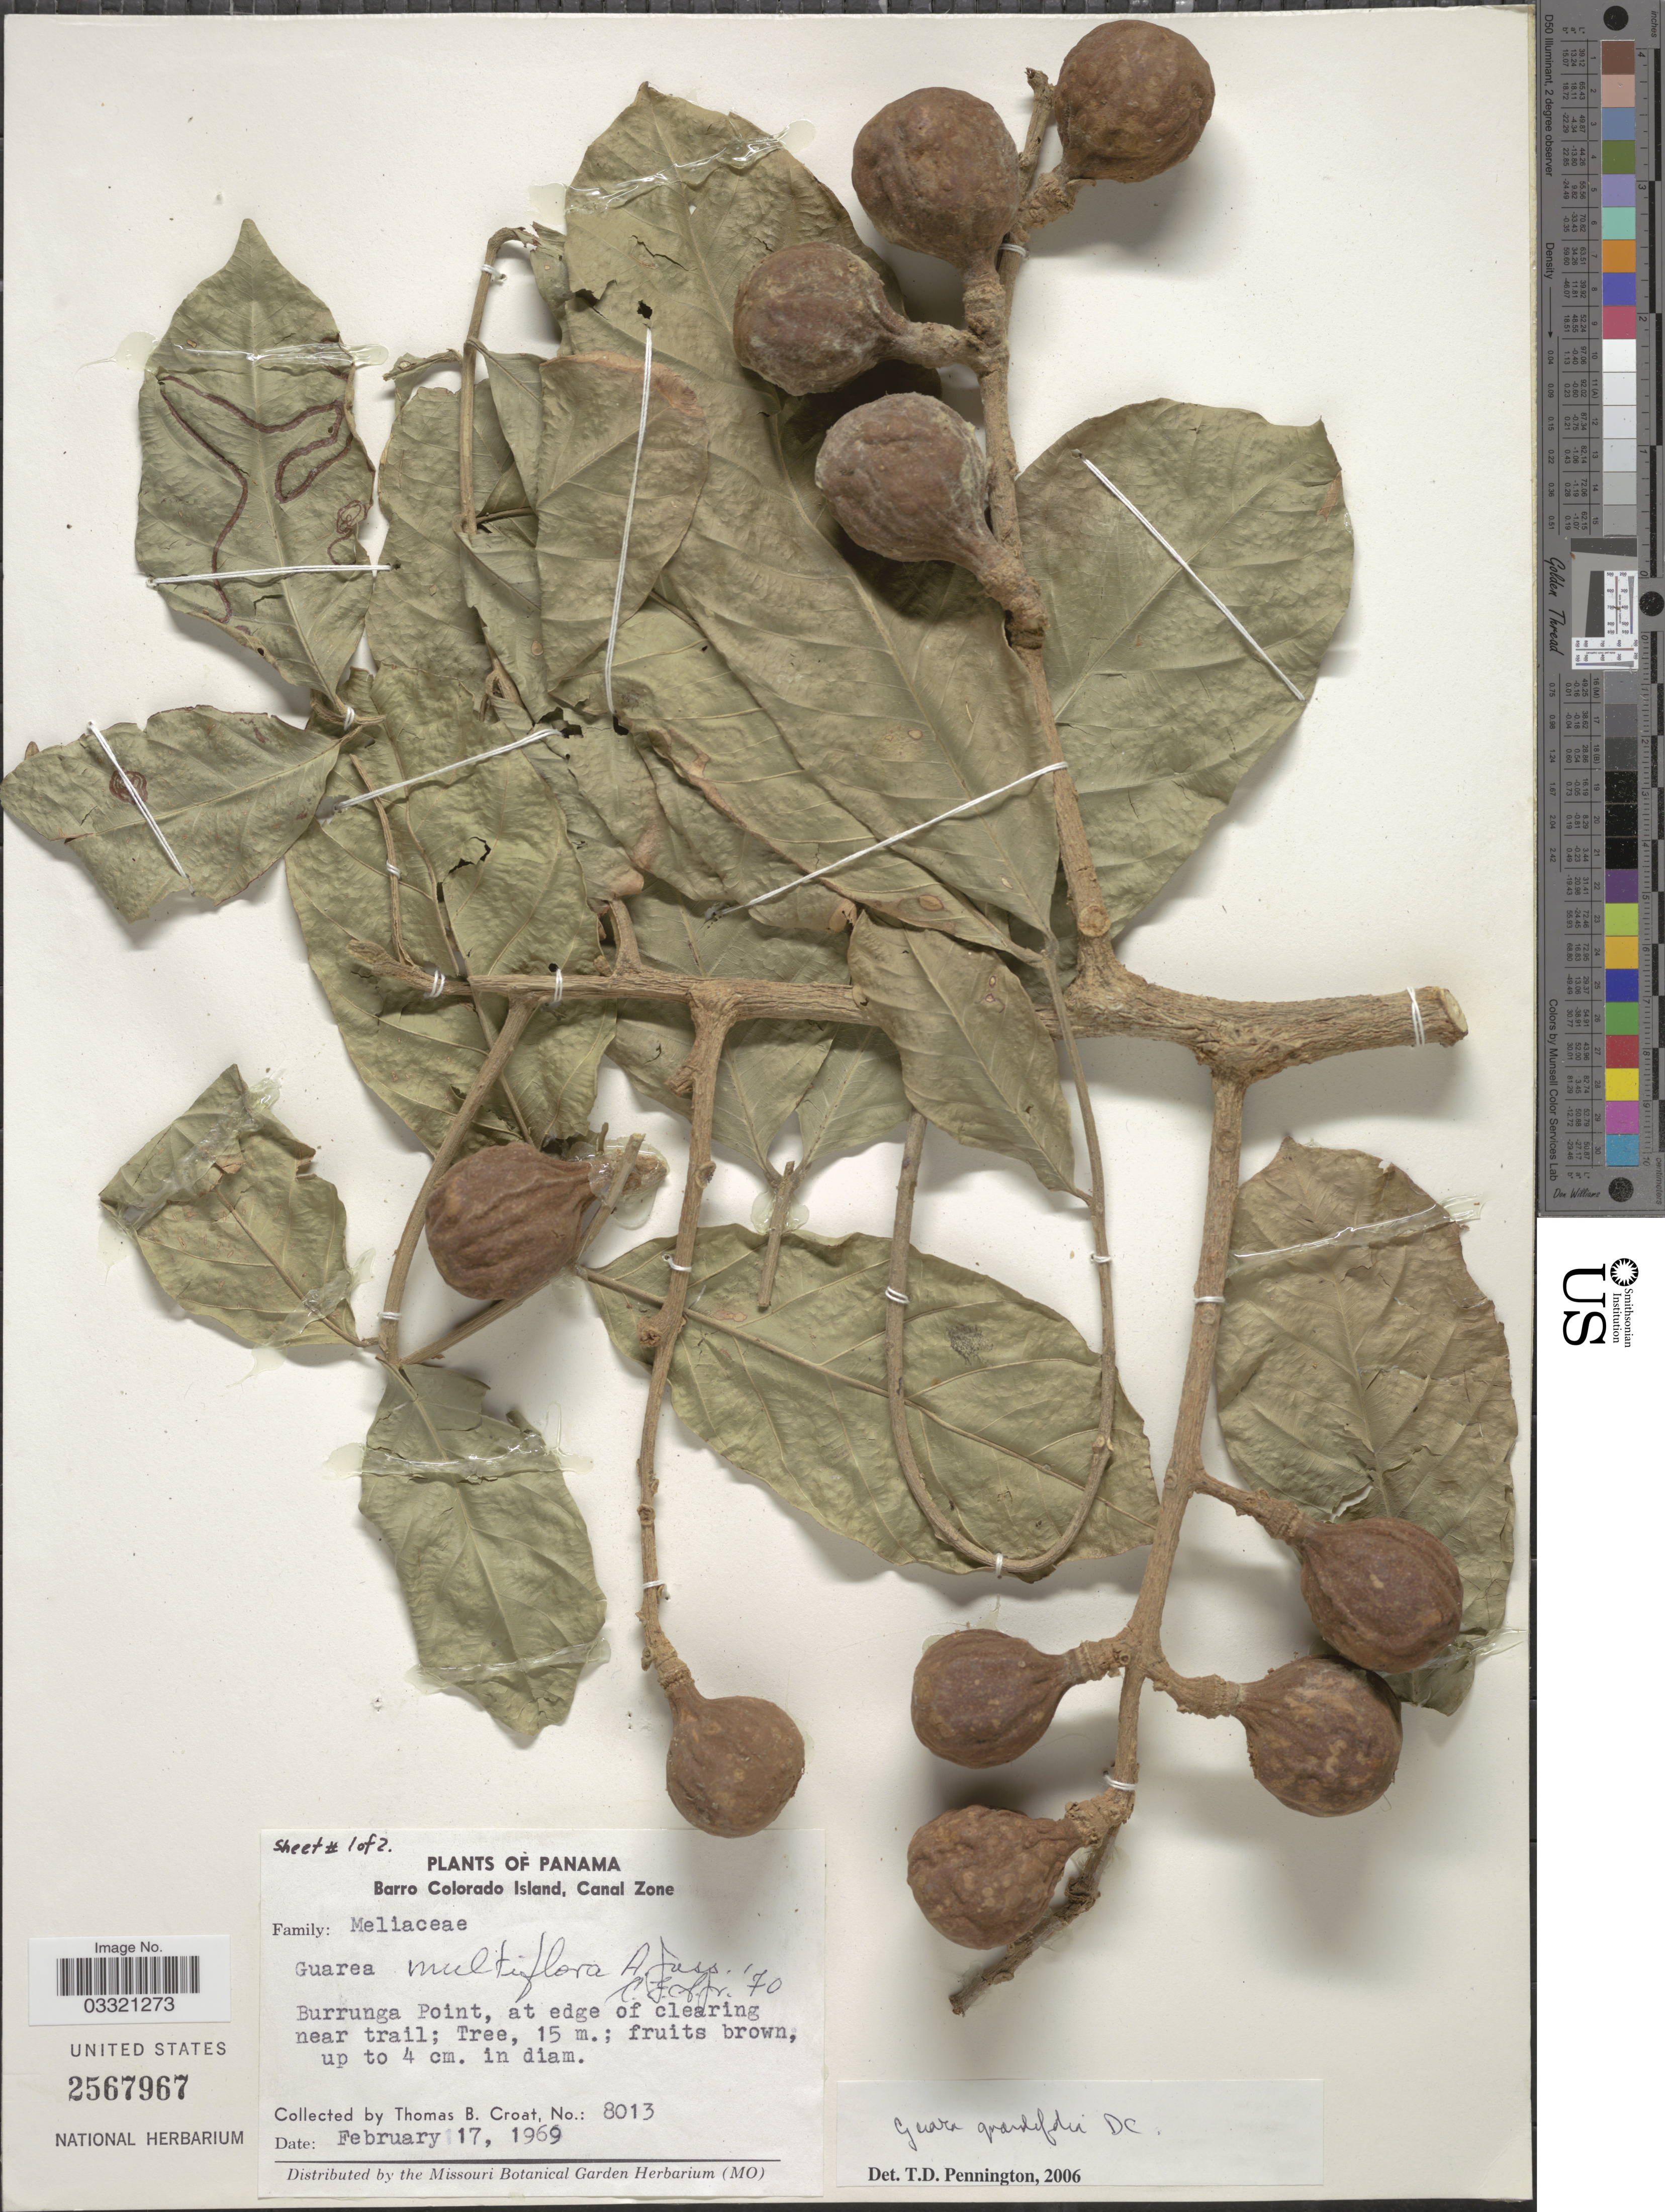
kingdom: Plantae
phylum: Tracheophyta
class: Magnoliopsida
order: Sapindales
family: Meliaceae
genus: Guarea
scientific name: Guarea grandifolia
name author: DC.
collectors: T. B. Croat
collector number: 8013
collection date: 1969-02-17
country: Panama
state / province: Panamá Oeste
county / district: Canal Zone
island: Barro Colorado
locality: Barro Colorado Island, Canal Zone. Burrunga Point, at edge of clearing near trail.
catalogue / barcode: US 2567967